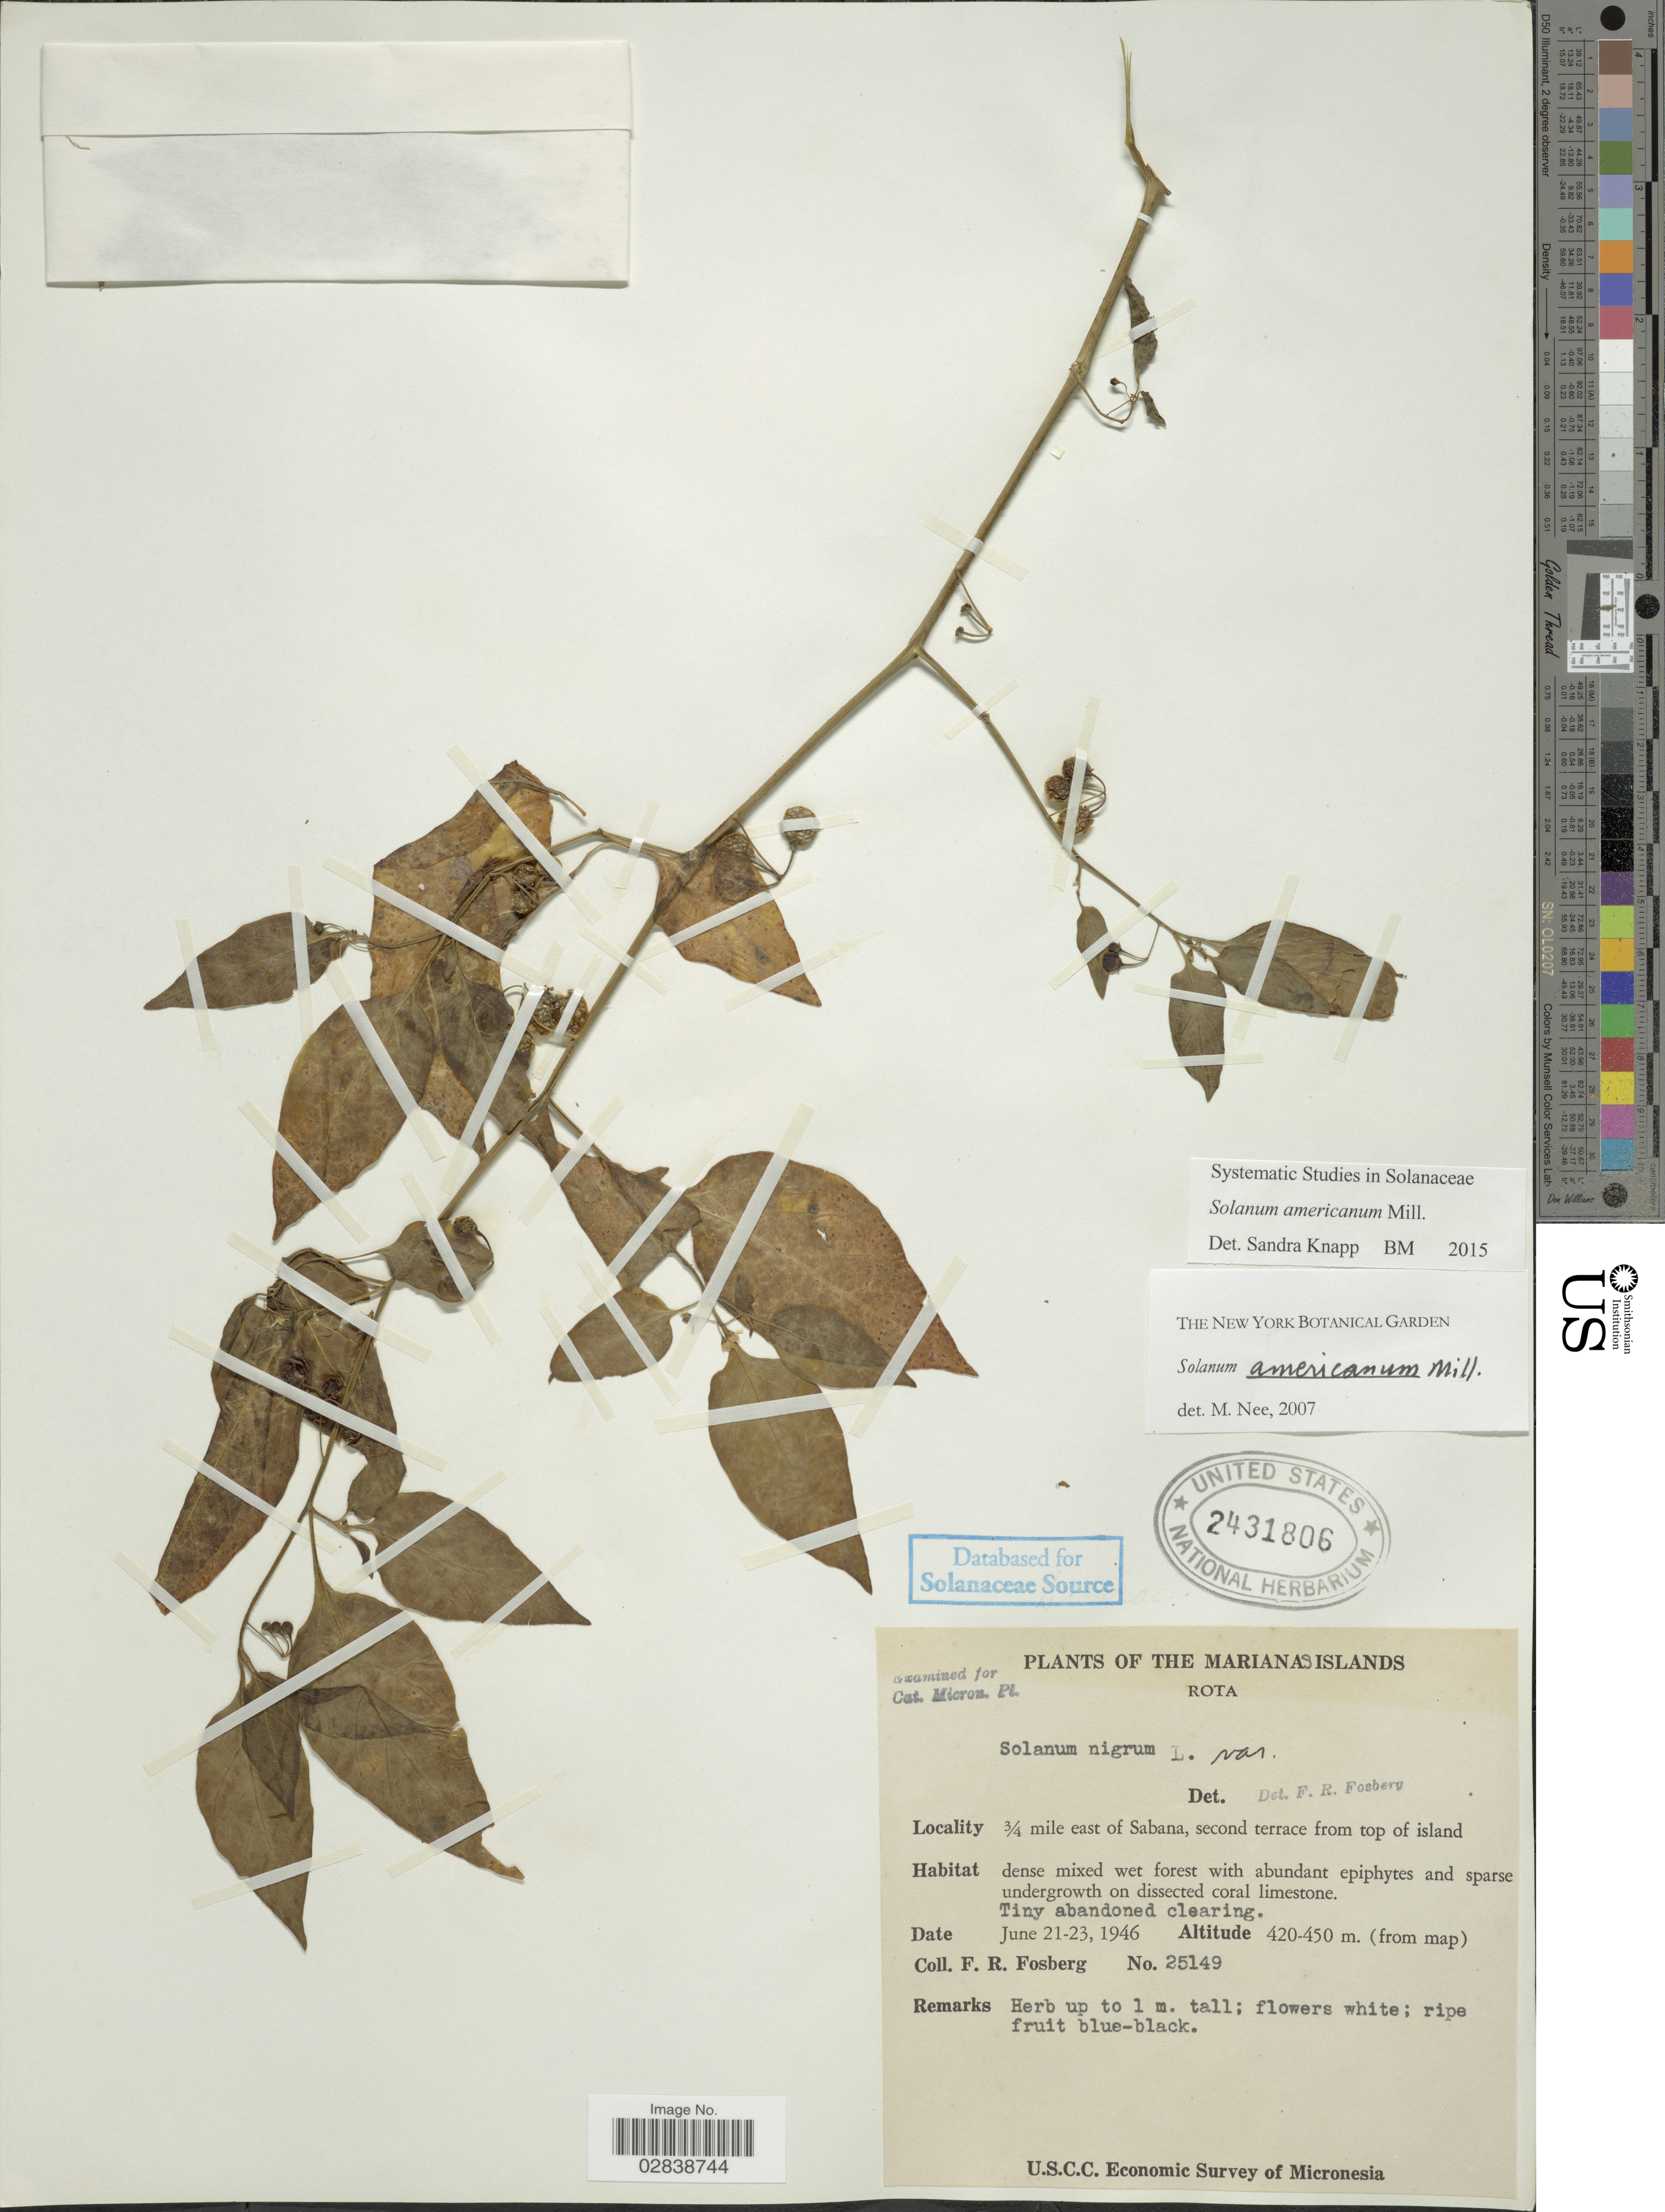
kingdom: Plantae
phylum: Tracheophyta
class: Magnoliopsida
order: Solanales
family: Solanaceae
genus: Solanum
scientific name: Solanum americanum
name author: Mill.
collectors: F. R. Fosberg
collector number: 25149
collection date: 1946-06-21/1946-06-23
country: Northern Mariana Islands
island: Rota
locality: Rota. ¾ mile east of Sabana, second terrace from top of island.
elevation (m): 420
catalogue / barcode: US 2431806